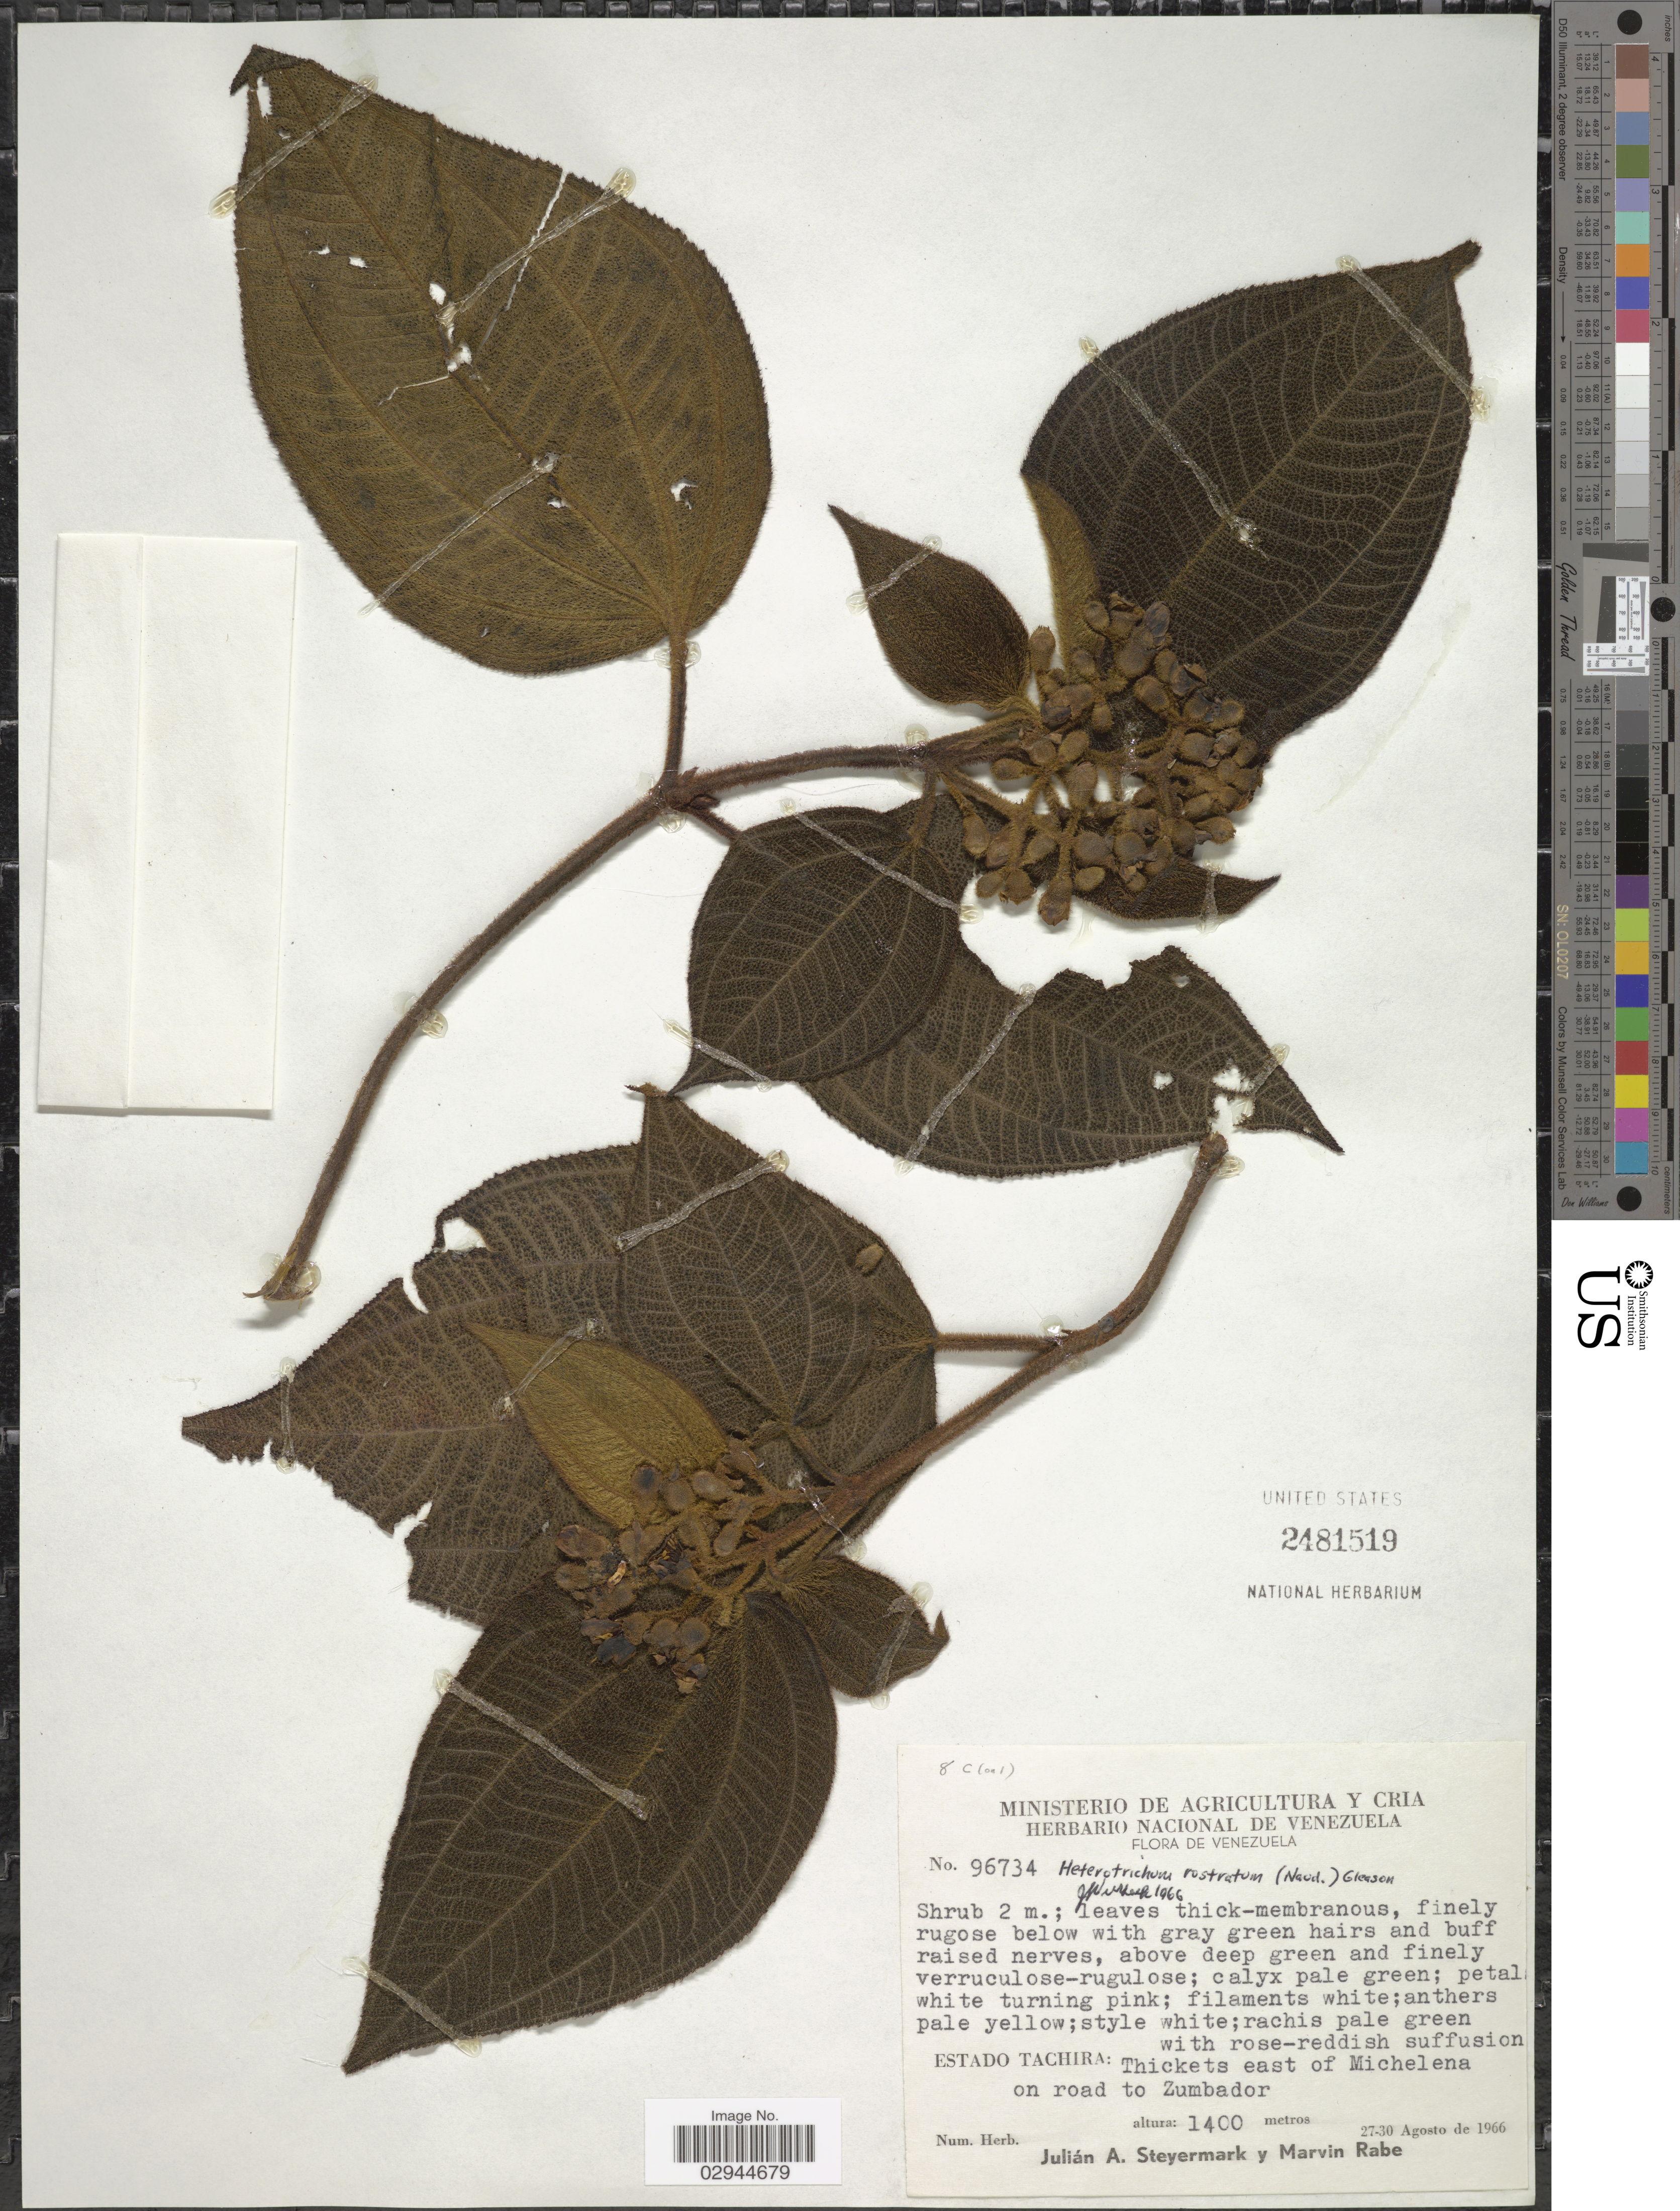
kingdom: Plantae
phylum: Tracheophyta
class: Magnoliopsida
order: Myrtales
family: Melastomataceae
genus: Miconia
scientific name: Miconia tuberculata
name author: (Naudin) Triana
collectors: J. Steyermark & M. Rabe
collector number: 96734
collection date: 1966-08-27/1966-08-30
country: Venezuela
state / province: Tachira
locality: Thickets east of Michelena on road to Zumbador.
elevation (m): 1400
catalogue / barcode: US 2481519